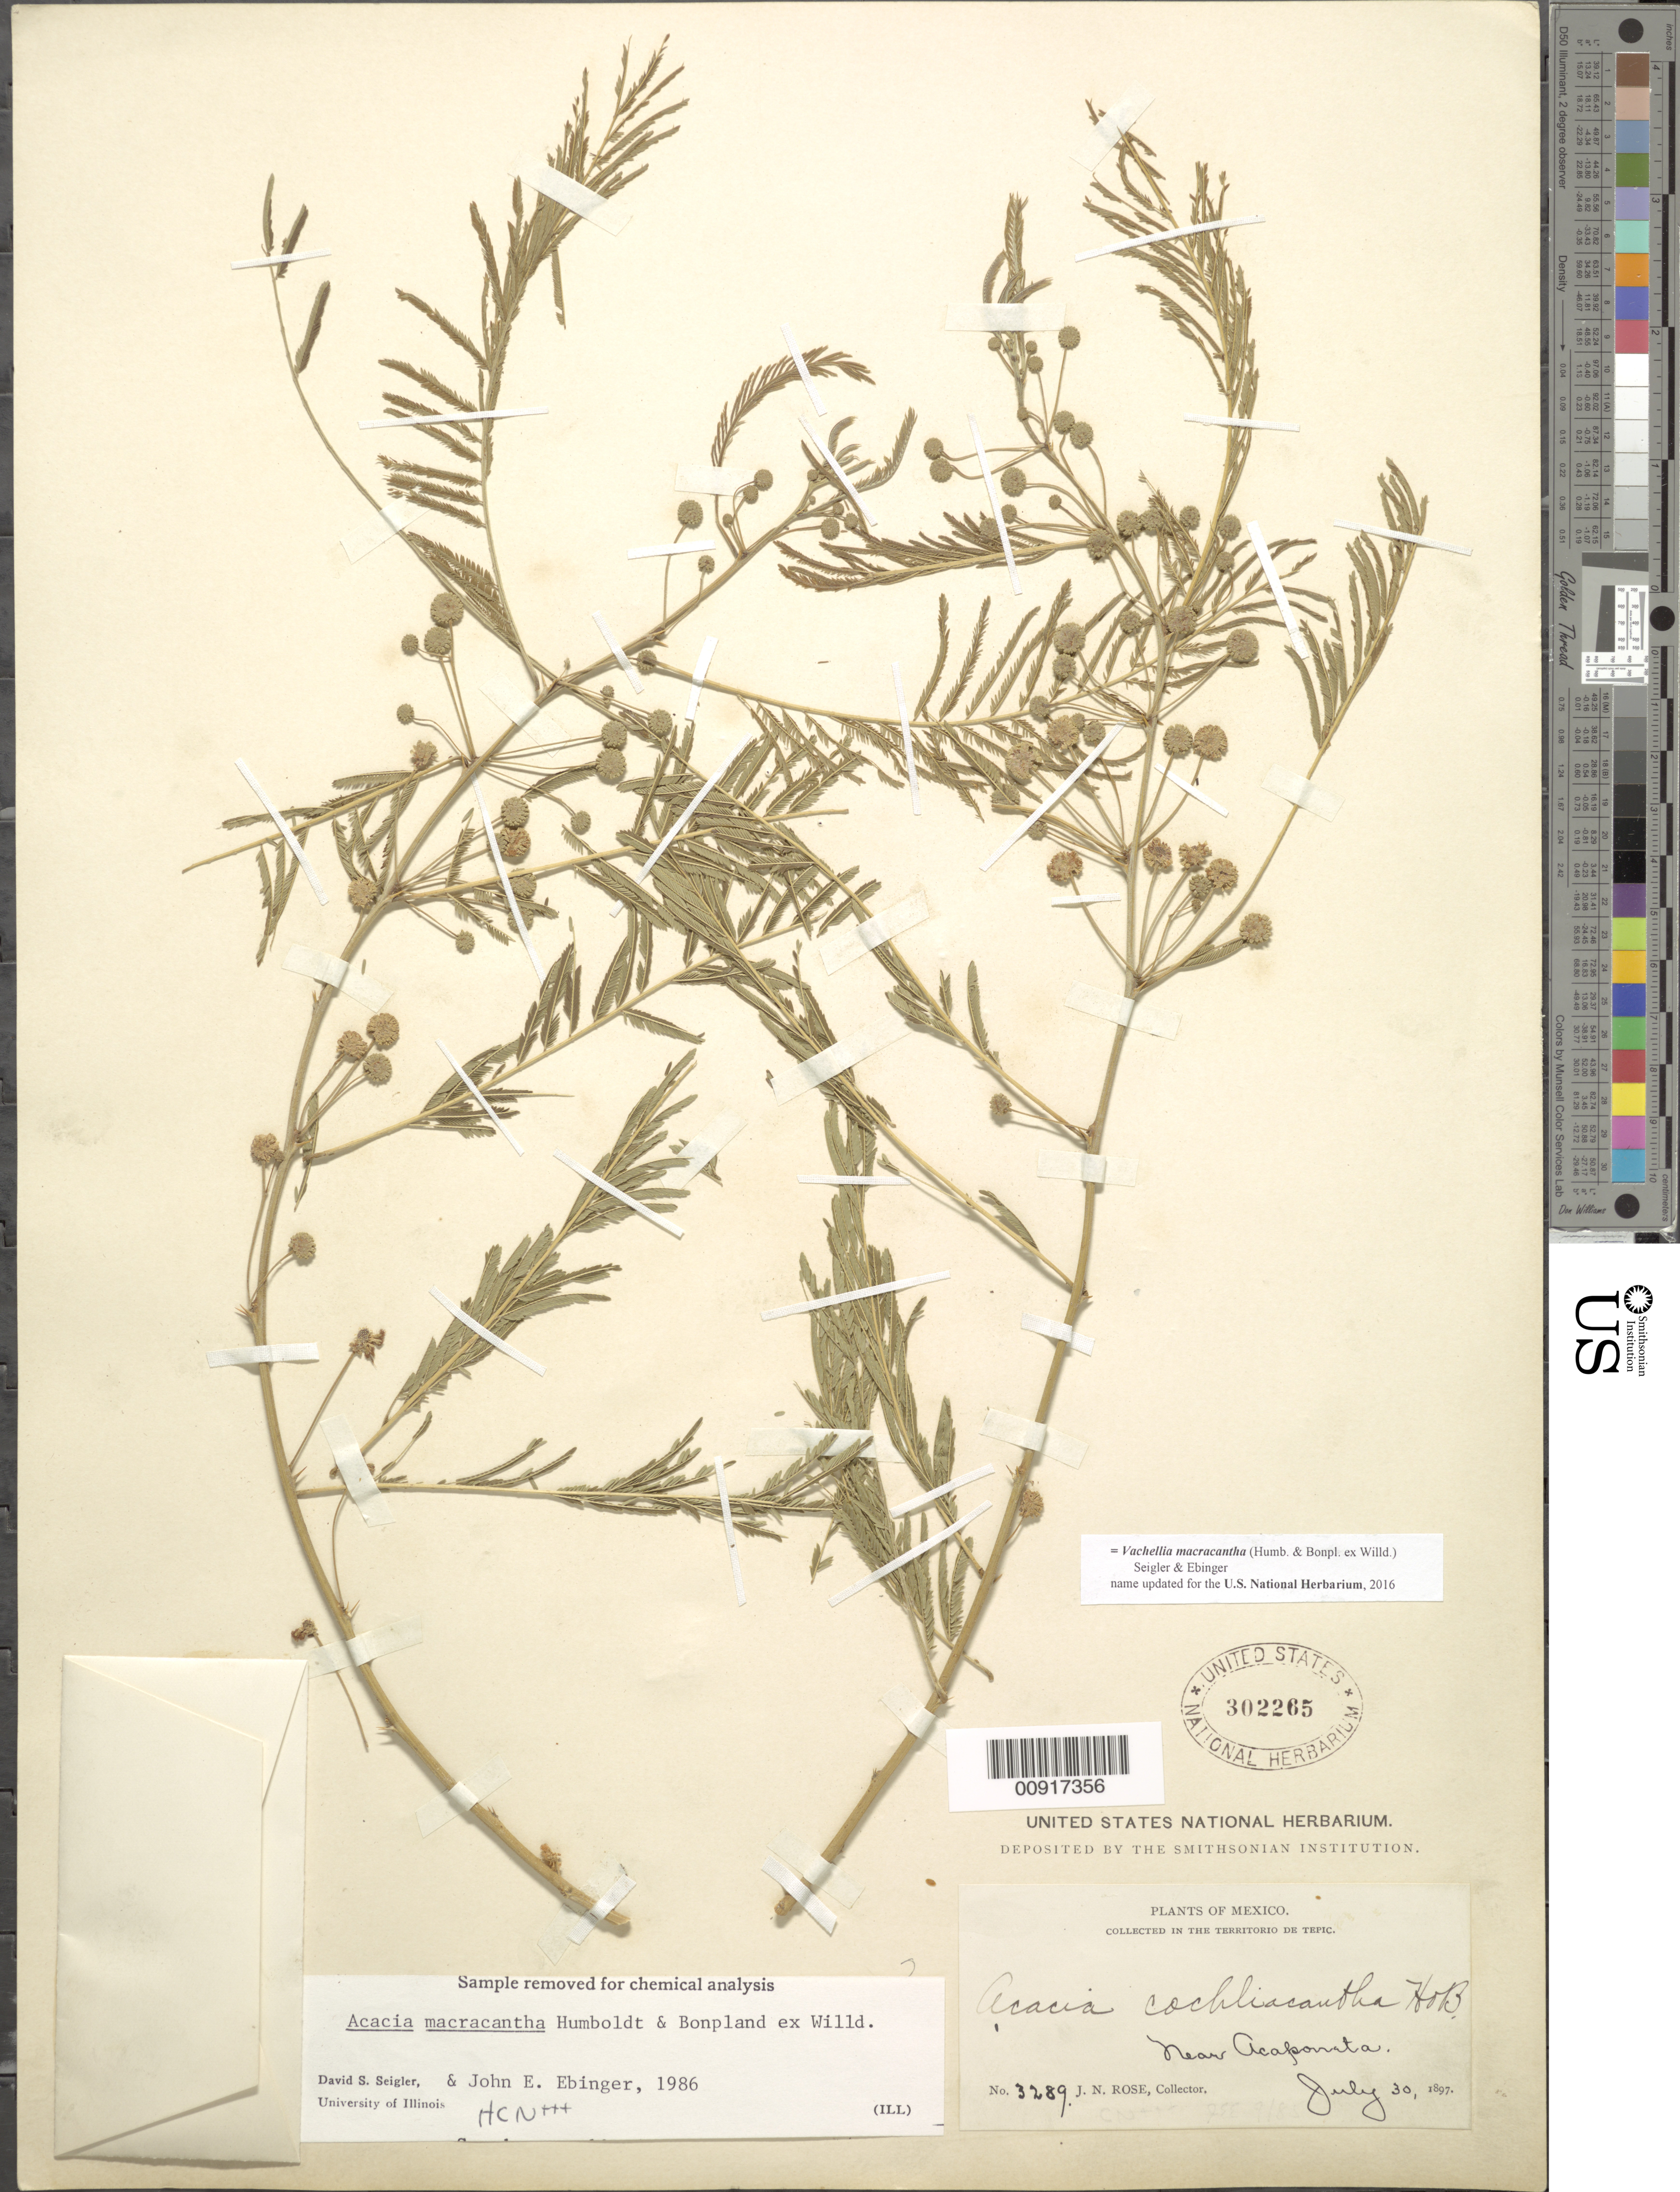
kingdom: Plantae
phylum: Tracheophyta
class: Magnoliopsida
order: Fabales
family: Fabaceae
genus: Vachellia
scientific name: Vachellia macracantha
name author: (Humb. & Bonpl. ex Willd.) Seigler & Ebinger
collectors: J. N. Rose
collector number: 3289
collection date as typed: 30 Jul 1897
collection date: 1897-07-30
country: Mexico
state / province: Nayarit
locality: Territorio de Tepic near Acaponeta.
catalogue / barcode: US 302265